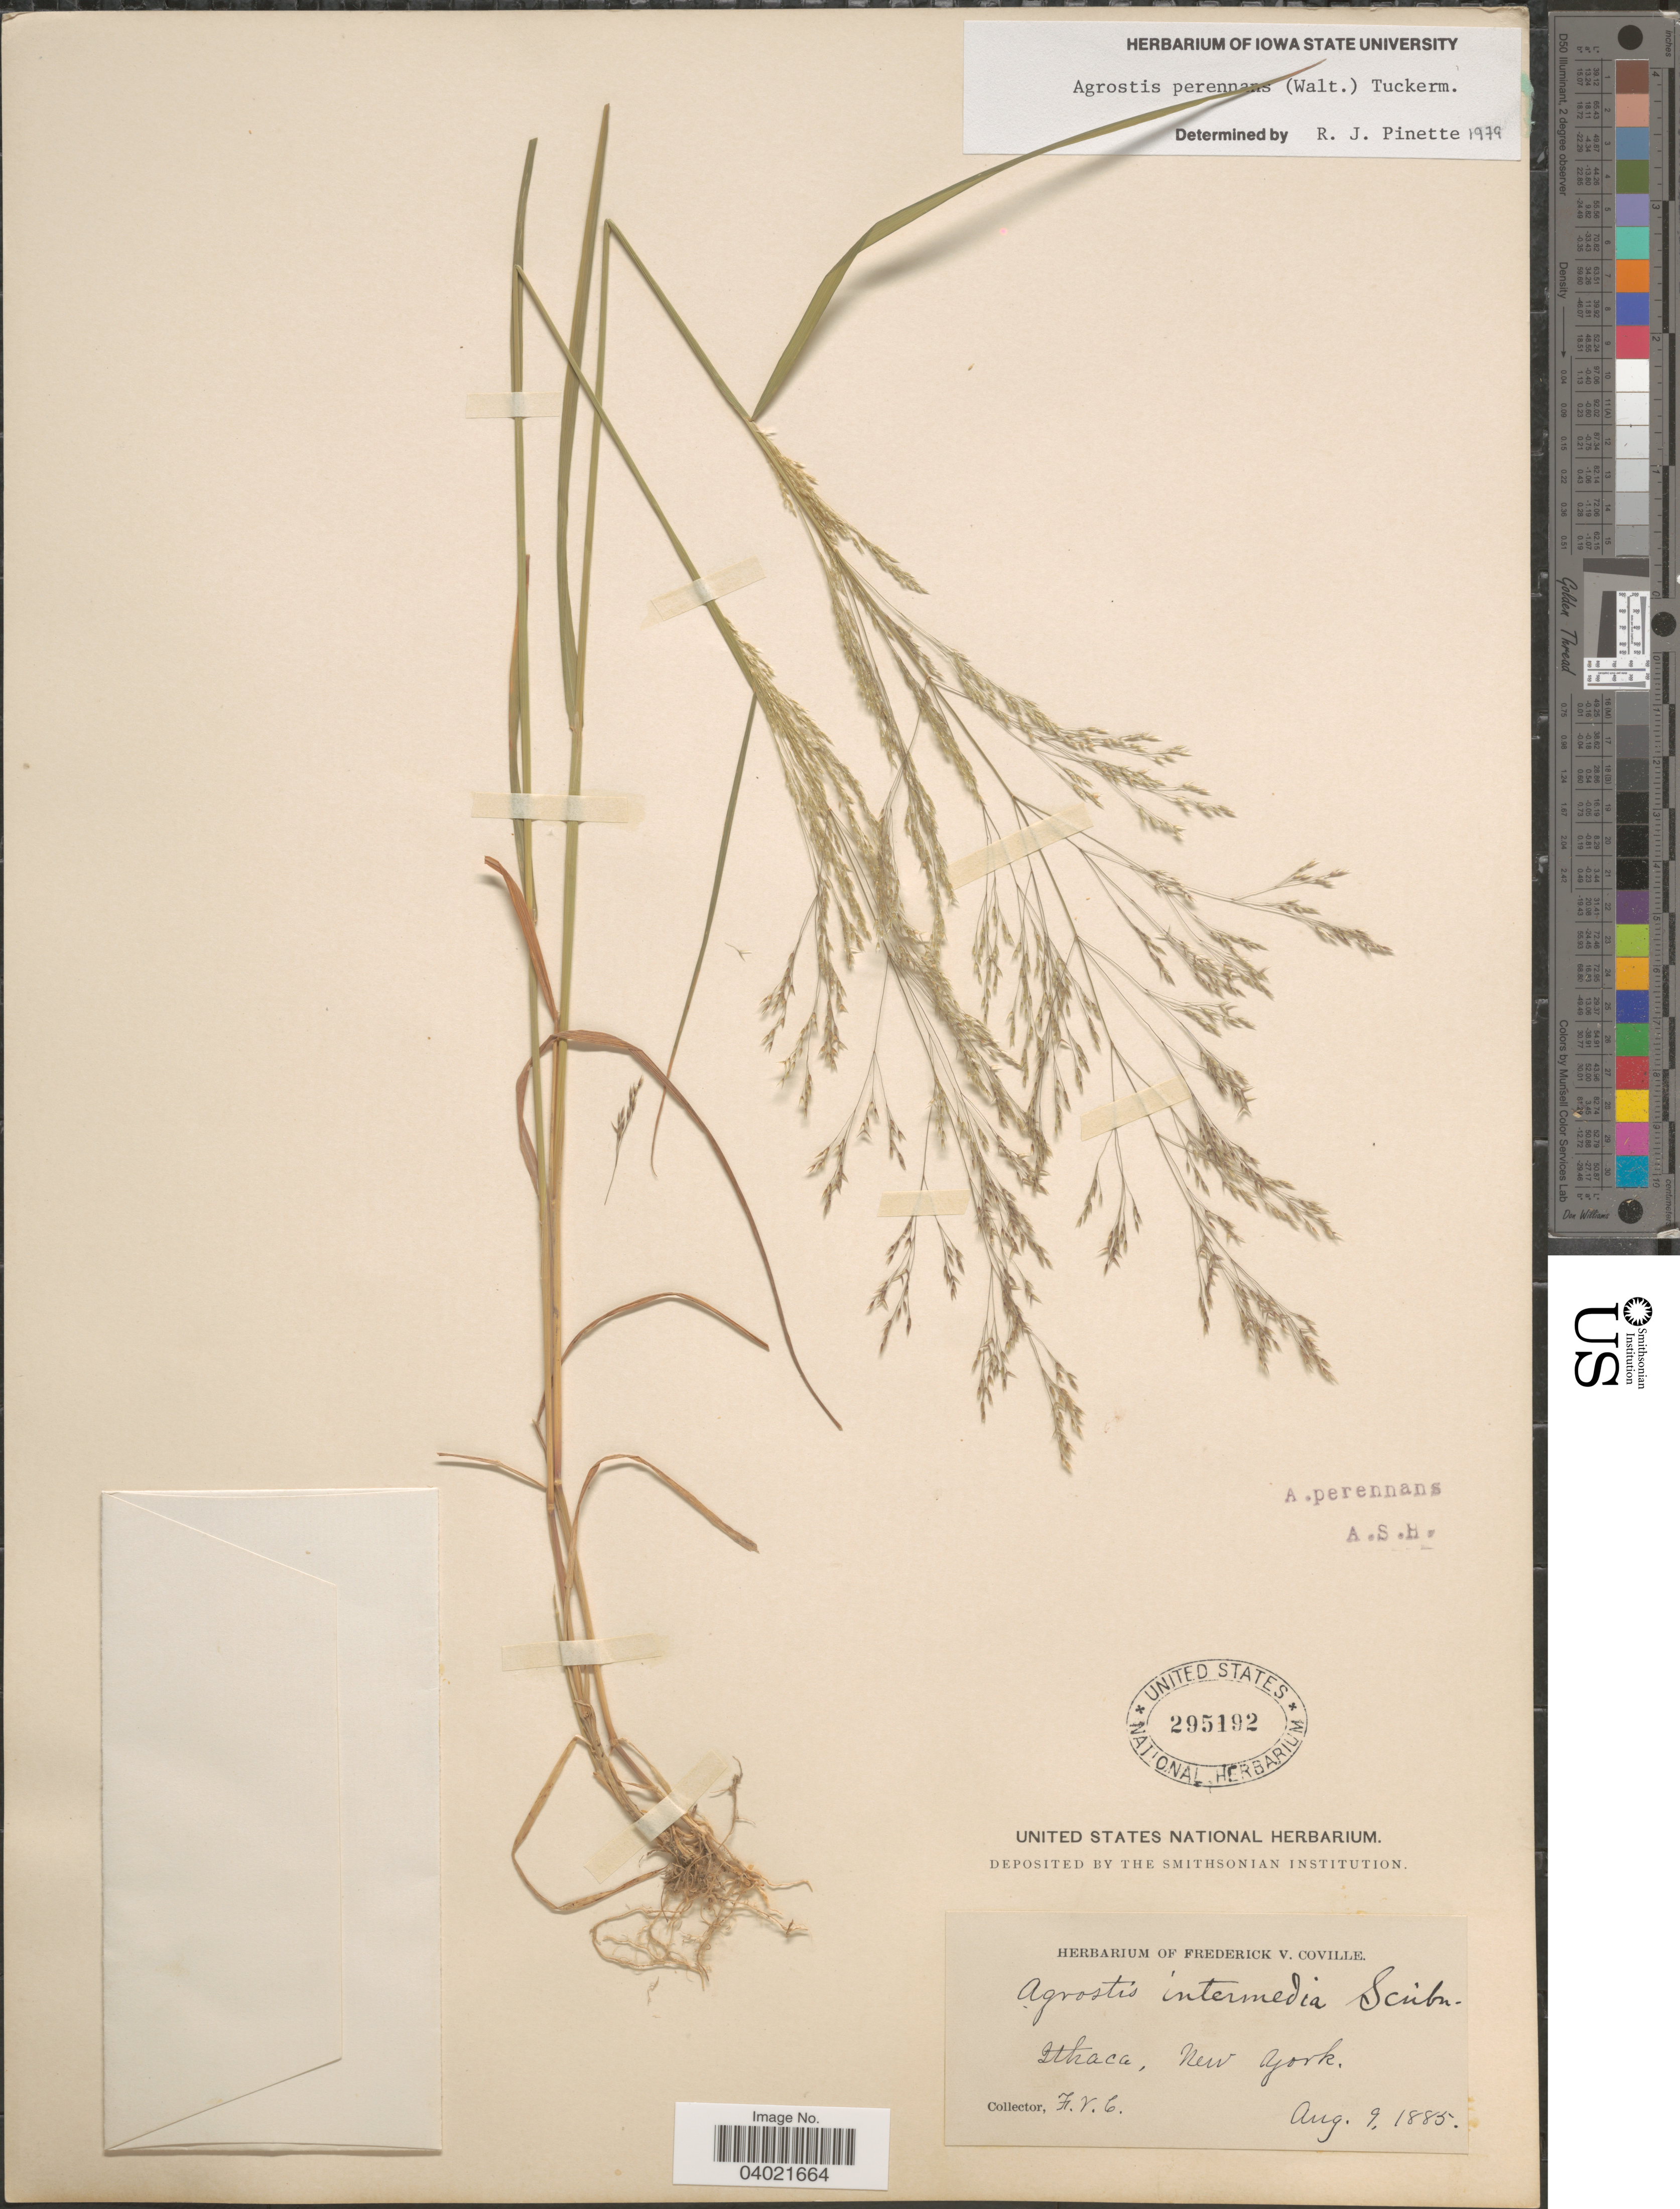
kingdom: Plantae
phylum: Tracheophyta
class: Liliopsida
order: Poales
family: Poaceae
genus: Agrostis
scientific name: Agrostis perennans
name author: (Walter) Tuck.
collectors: F. V. Coville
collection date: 1885-08-09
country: United States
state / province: New York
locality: Ithaca.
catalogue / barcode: US 295192